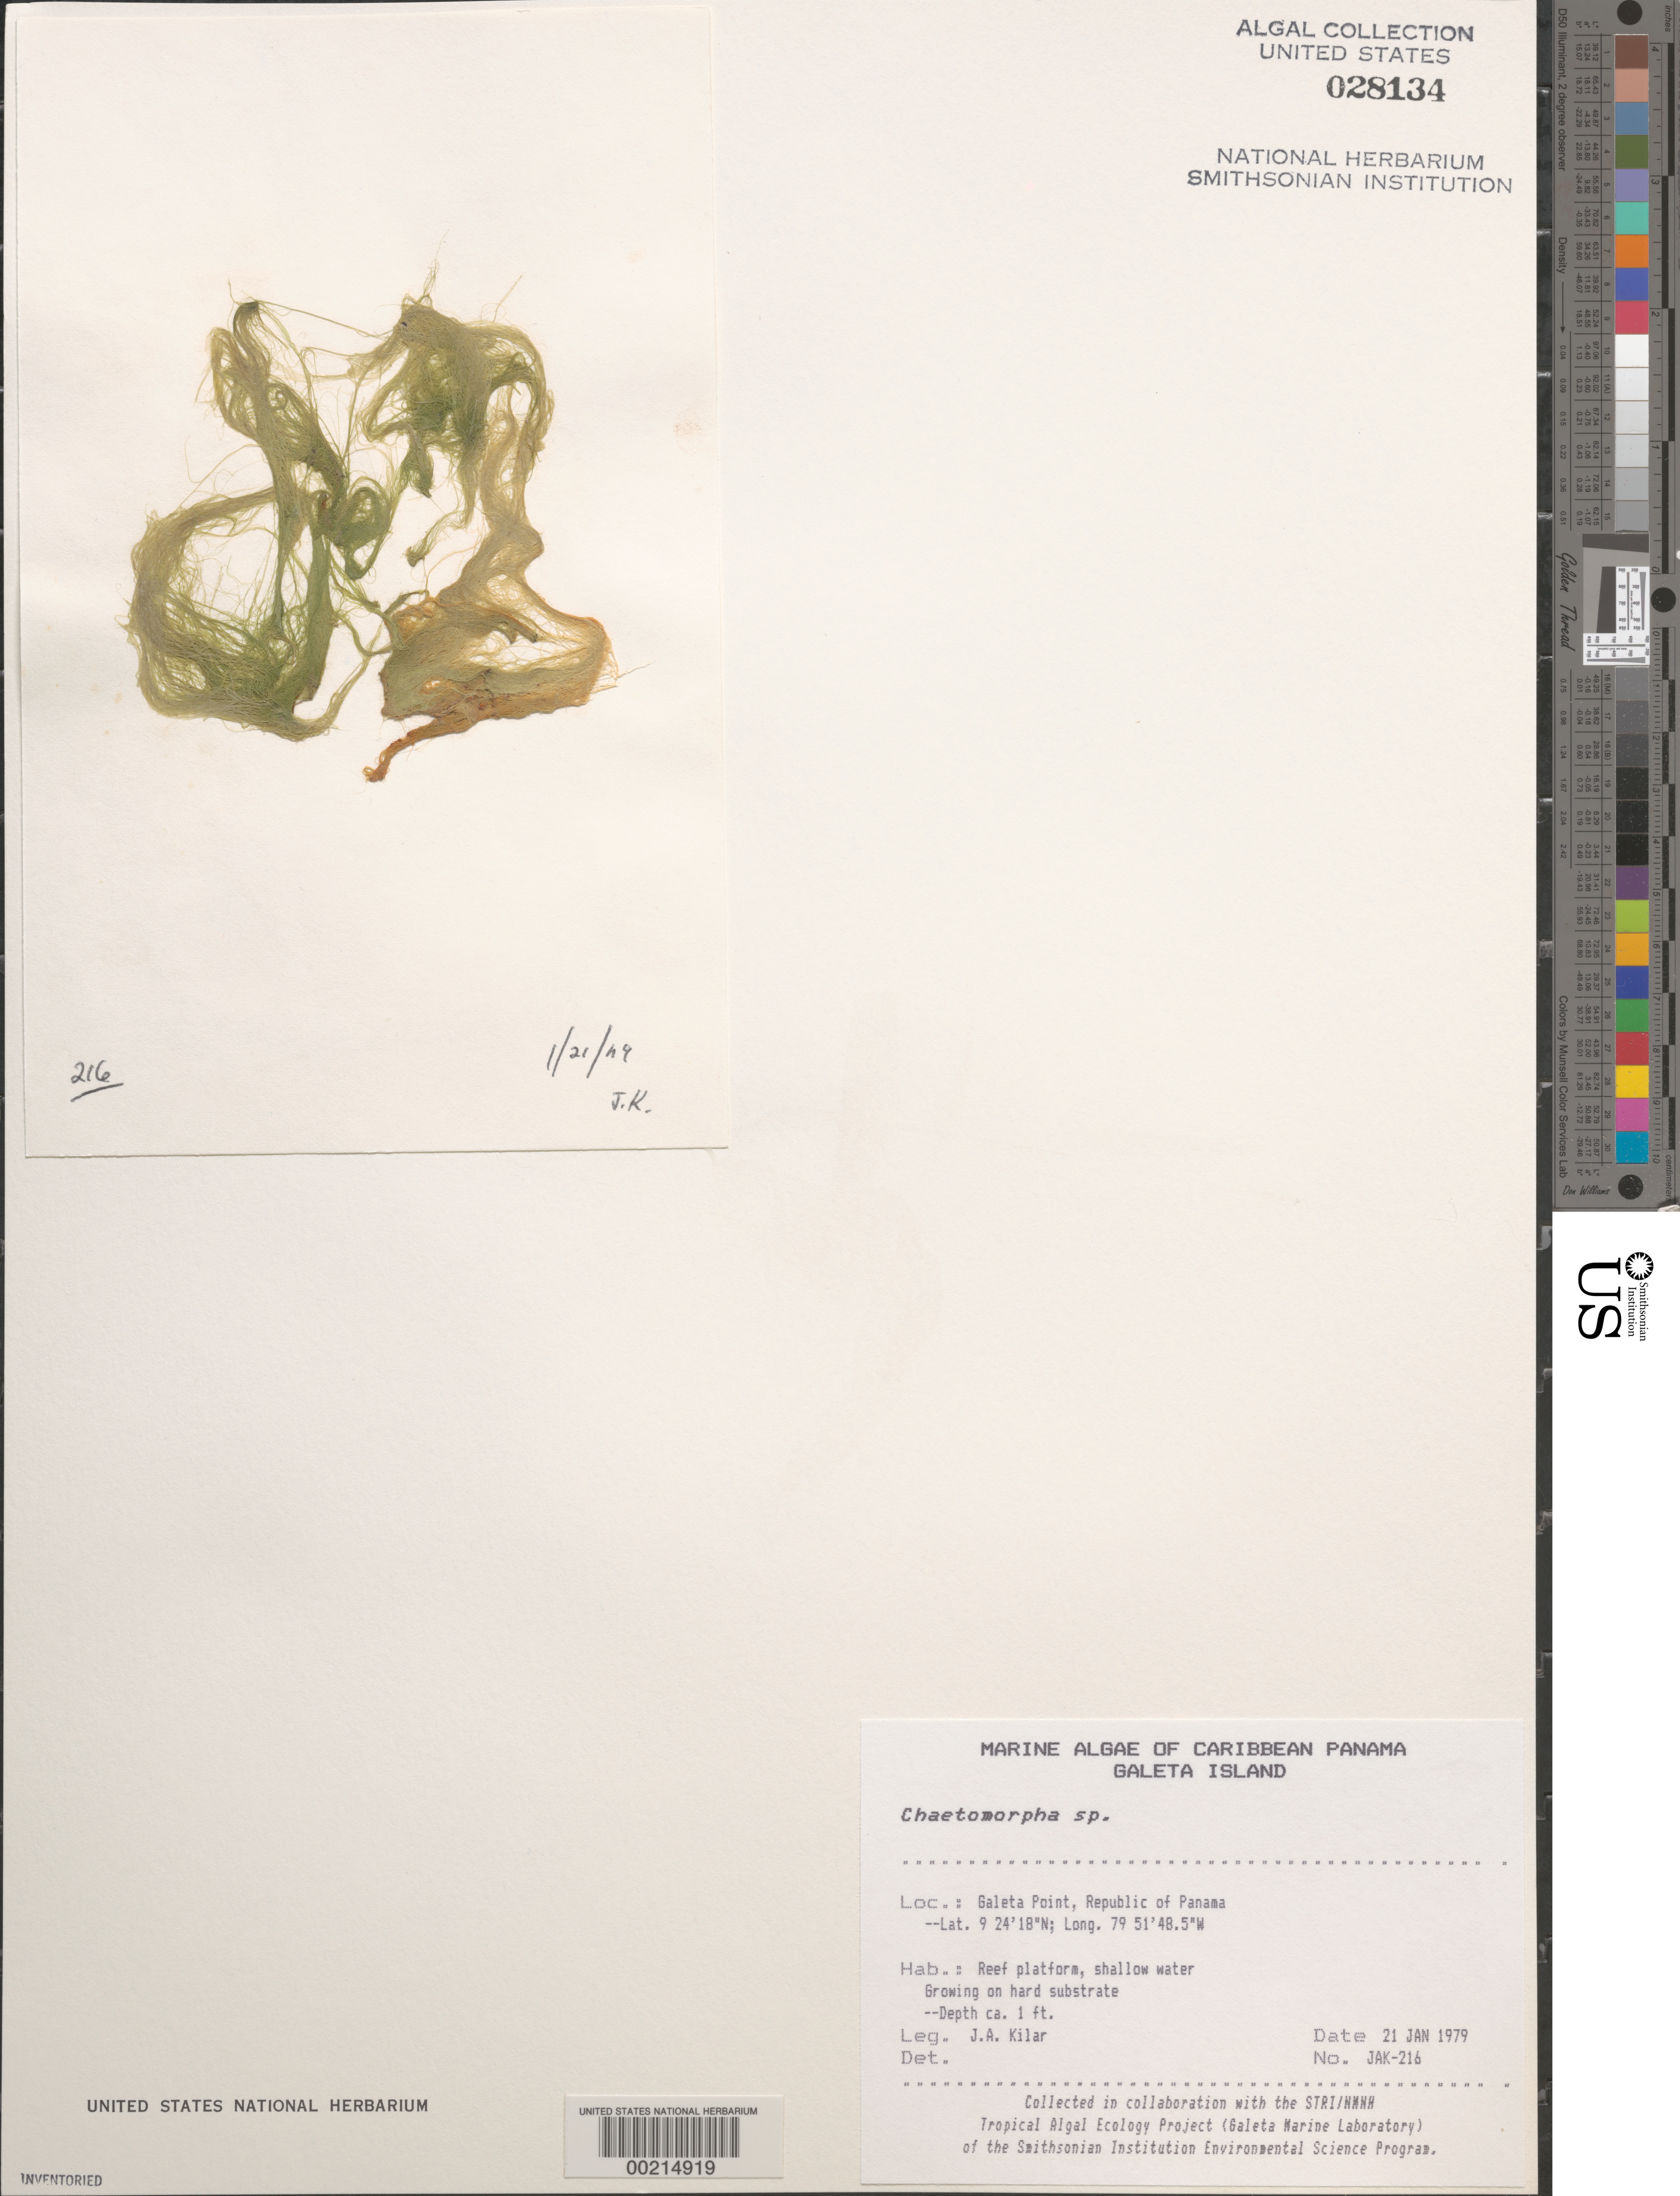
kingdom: Plantae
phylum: Chlorophyta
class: Ulvophyceae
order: Cladophorales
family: Cladophoraceae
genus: Chaetomorpha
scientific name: Chaetomorpha sp.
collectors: J. A. Kilar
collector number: JAK-115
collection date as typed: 21 Jan 1979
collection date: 1979-01-21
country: Panama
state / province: Colón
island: Galeta Island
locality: Galeta Point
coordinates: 9 24' 18" N, 79 51' 48.5" W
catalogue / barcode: US 28134